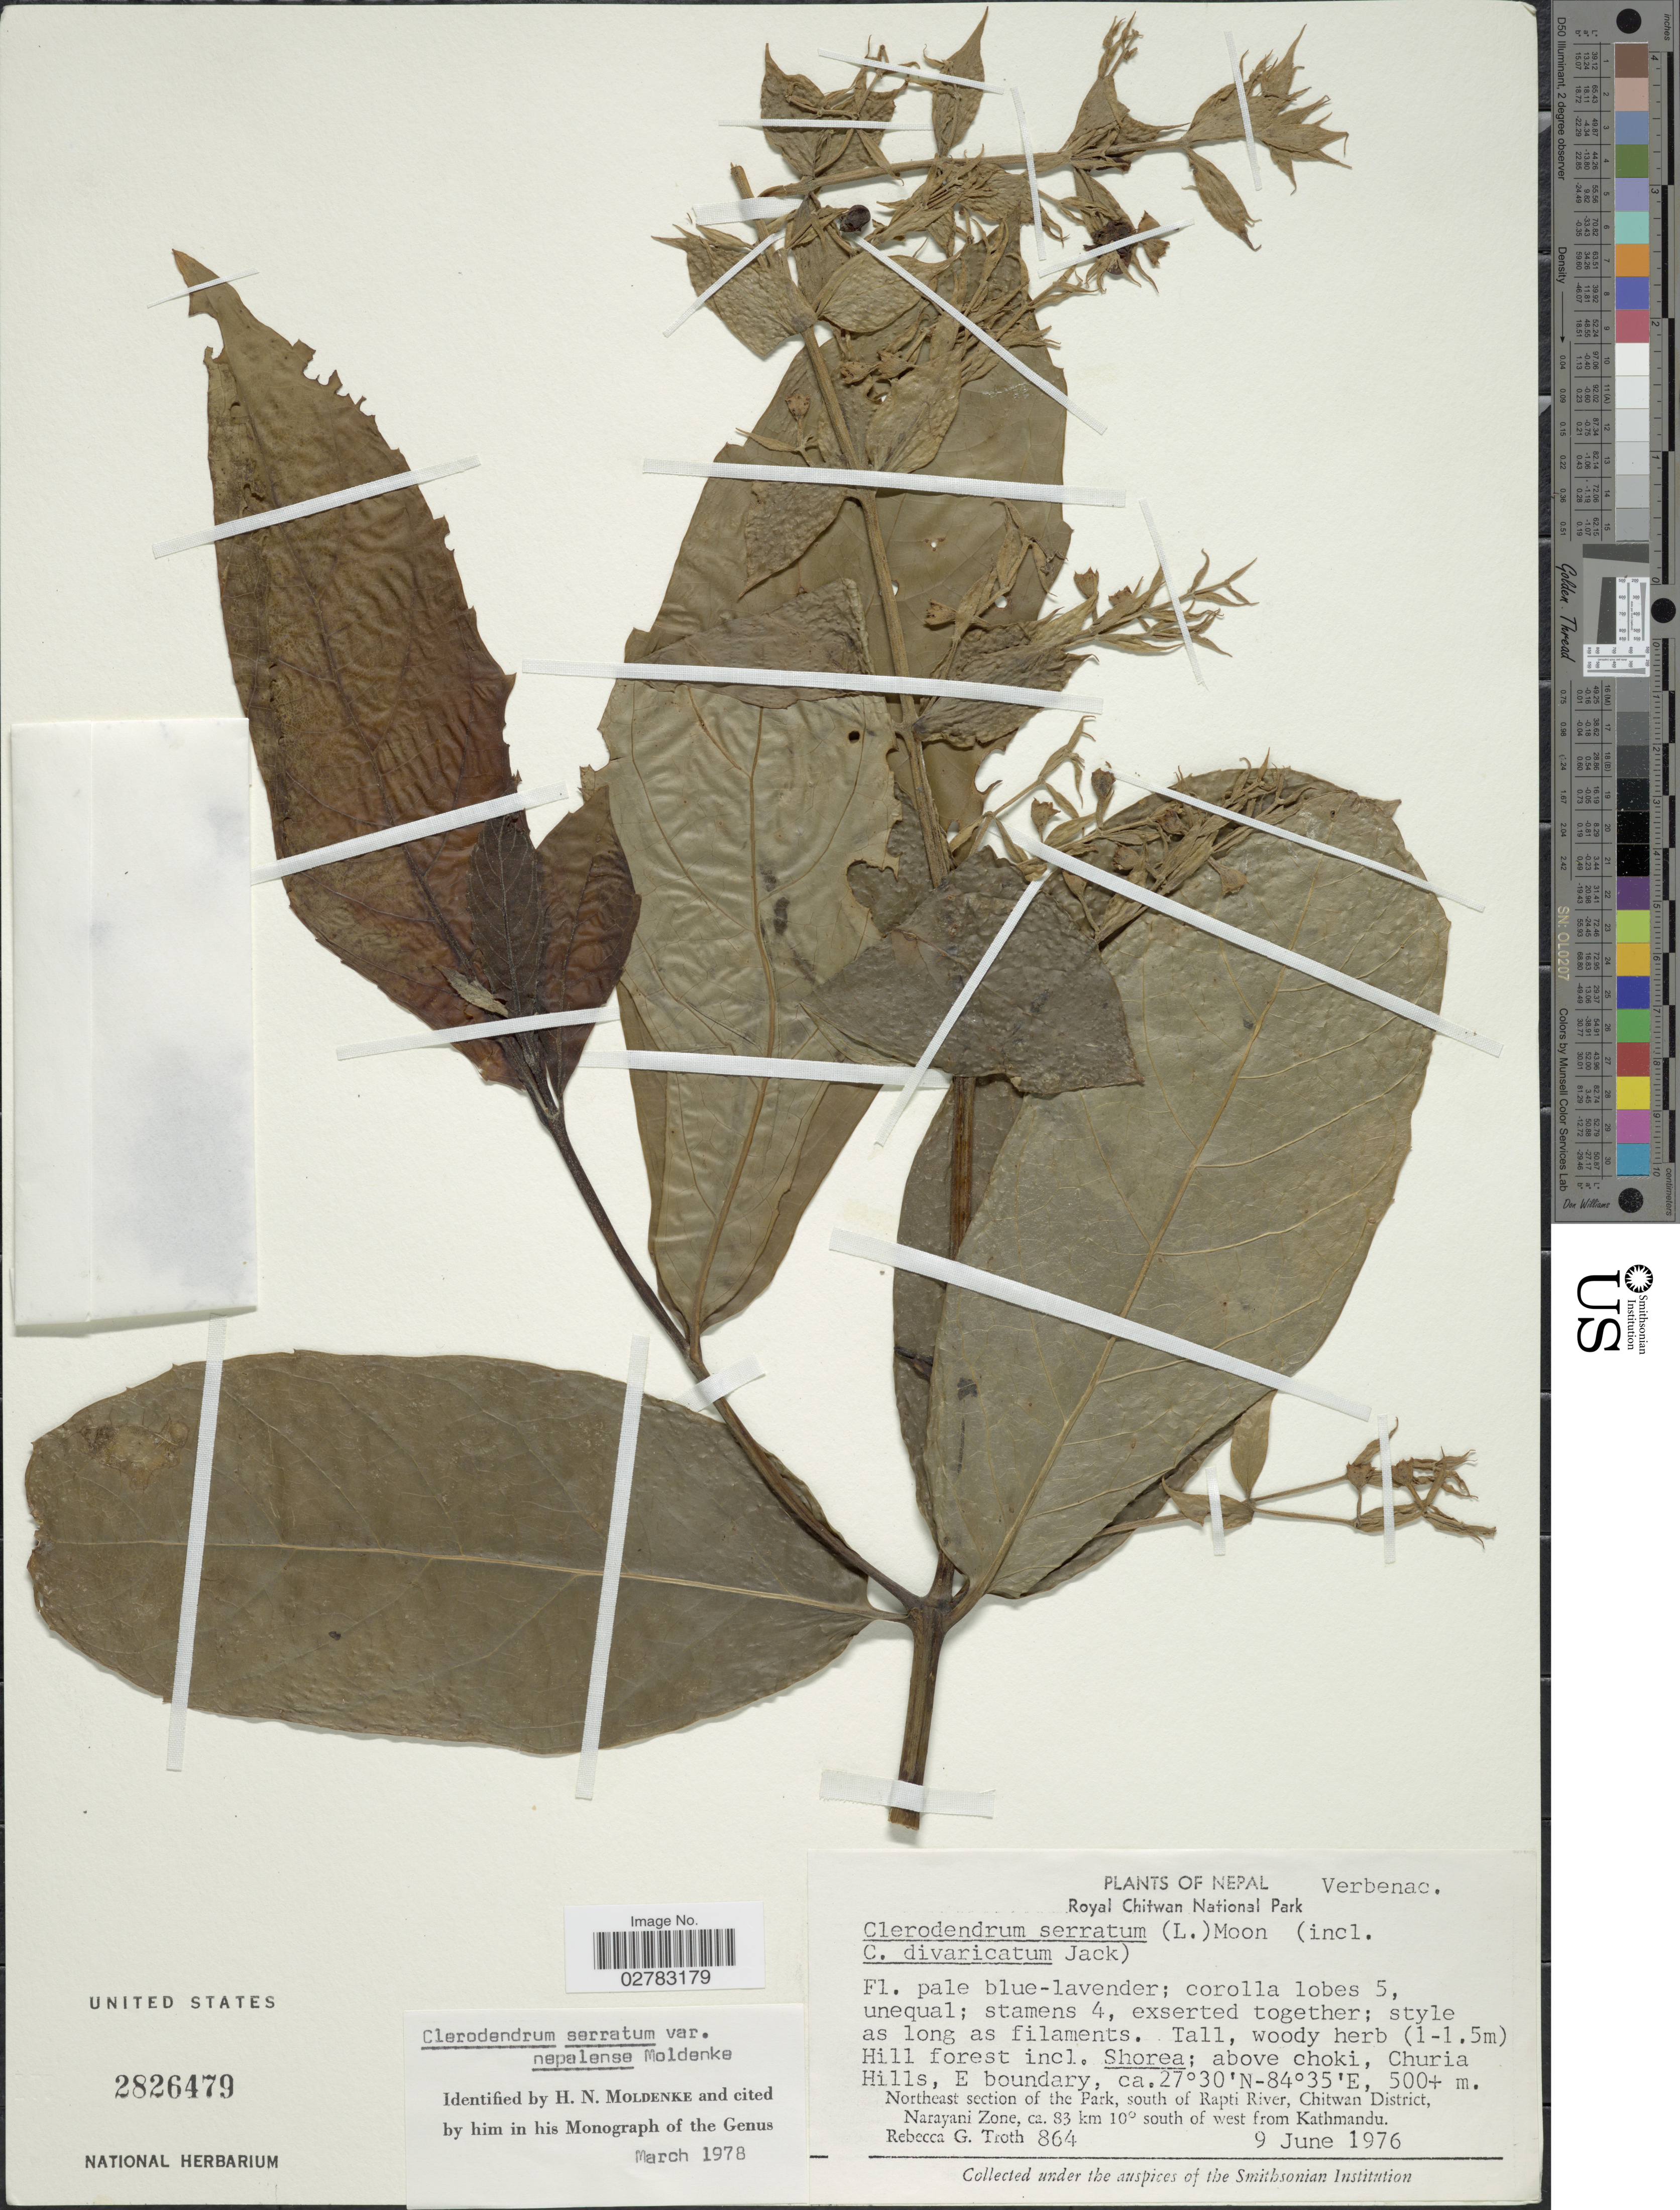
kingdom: Plantae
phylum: Tracheophyta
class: Magnoliopsida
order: Lamiales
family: Lamiaceae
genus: Clerodendrum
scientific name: Clerodendrum serratum var. nepalense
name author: Moldenke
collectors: R. Troth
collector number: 864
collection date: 1976-06-09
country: Nepal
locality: Royal Chitwan National Park. Northeast section of the Park, south of Rapti River, Chitwan District, Narayani Zone, ca. 83 km 10° south of west from Kathmandu. Above choki, Churia Hills, E boundary.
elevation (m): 500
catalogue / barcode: US 2826479